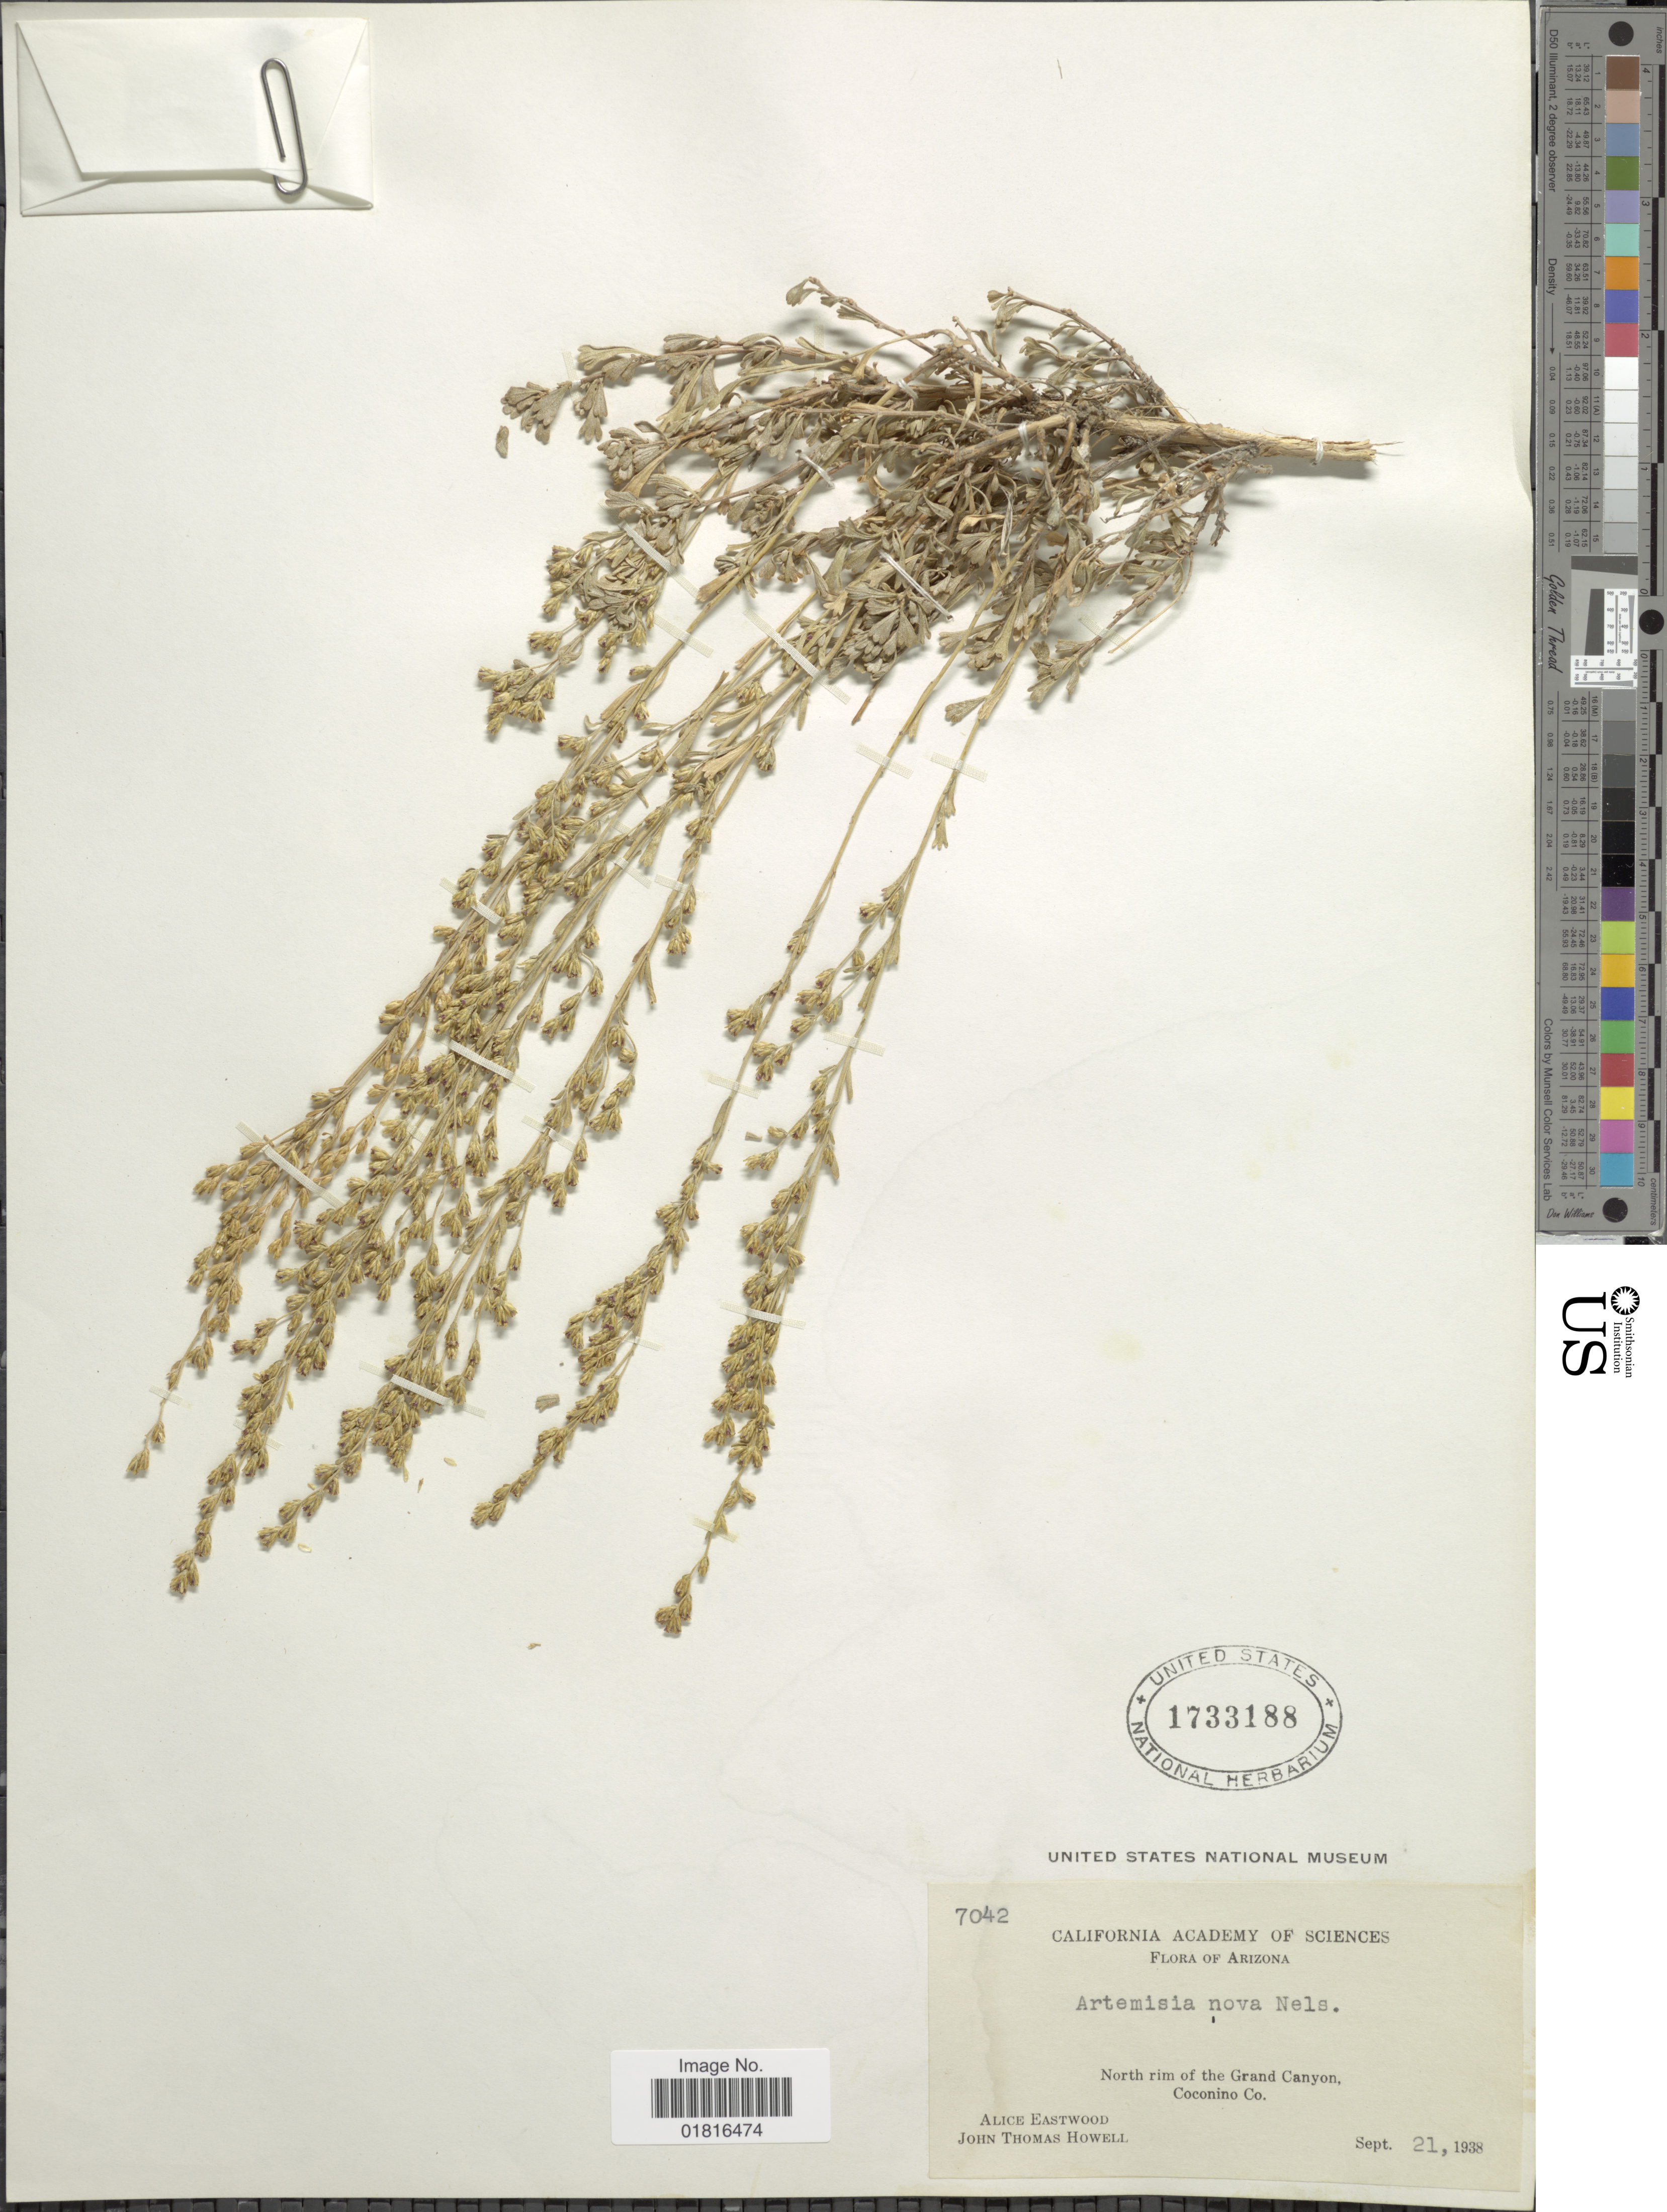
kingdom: Plantae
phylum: Tracheophyta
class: Magnoliopsida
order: Asterales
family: Asteraceae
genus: Artemisia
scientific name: Artemisia nova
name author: A. Nelson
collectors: A. Eastwood & J. T. Howell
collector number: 7042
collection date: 1938-09-21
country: United States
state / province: Arizona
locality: North rim of the Grand Canyon, Coconino Co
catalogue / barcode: US 1733188